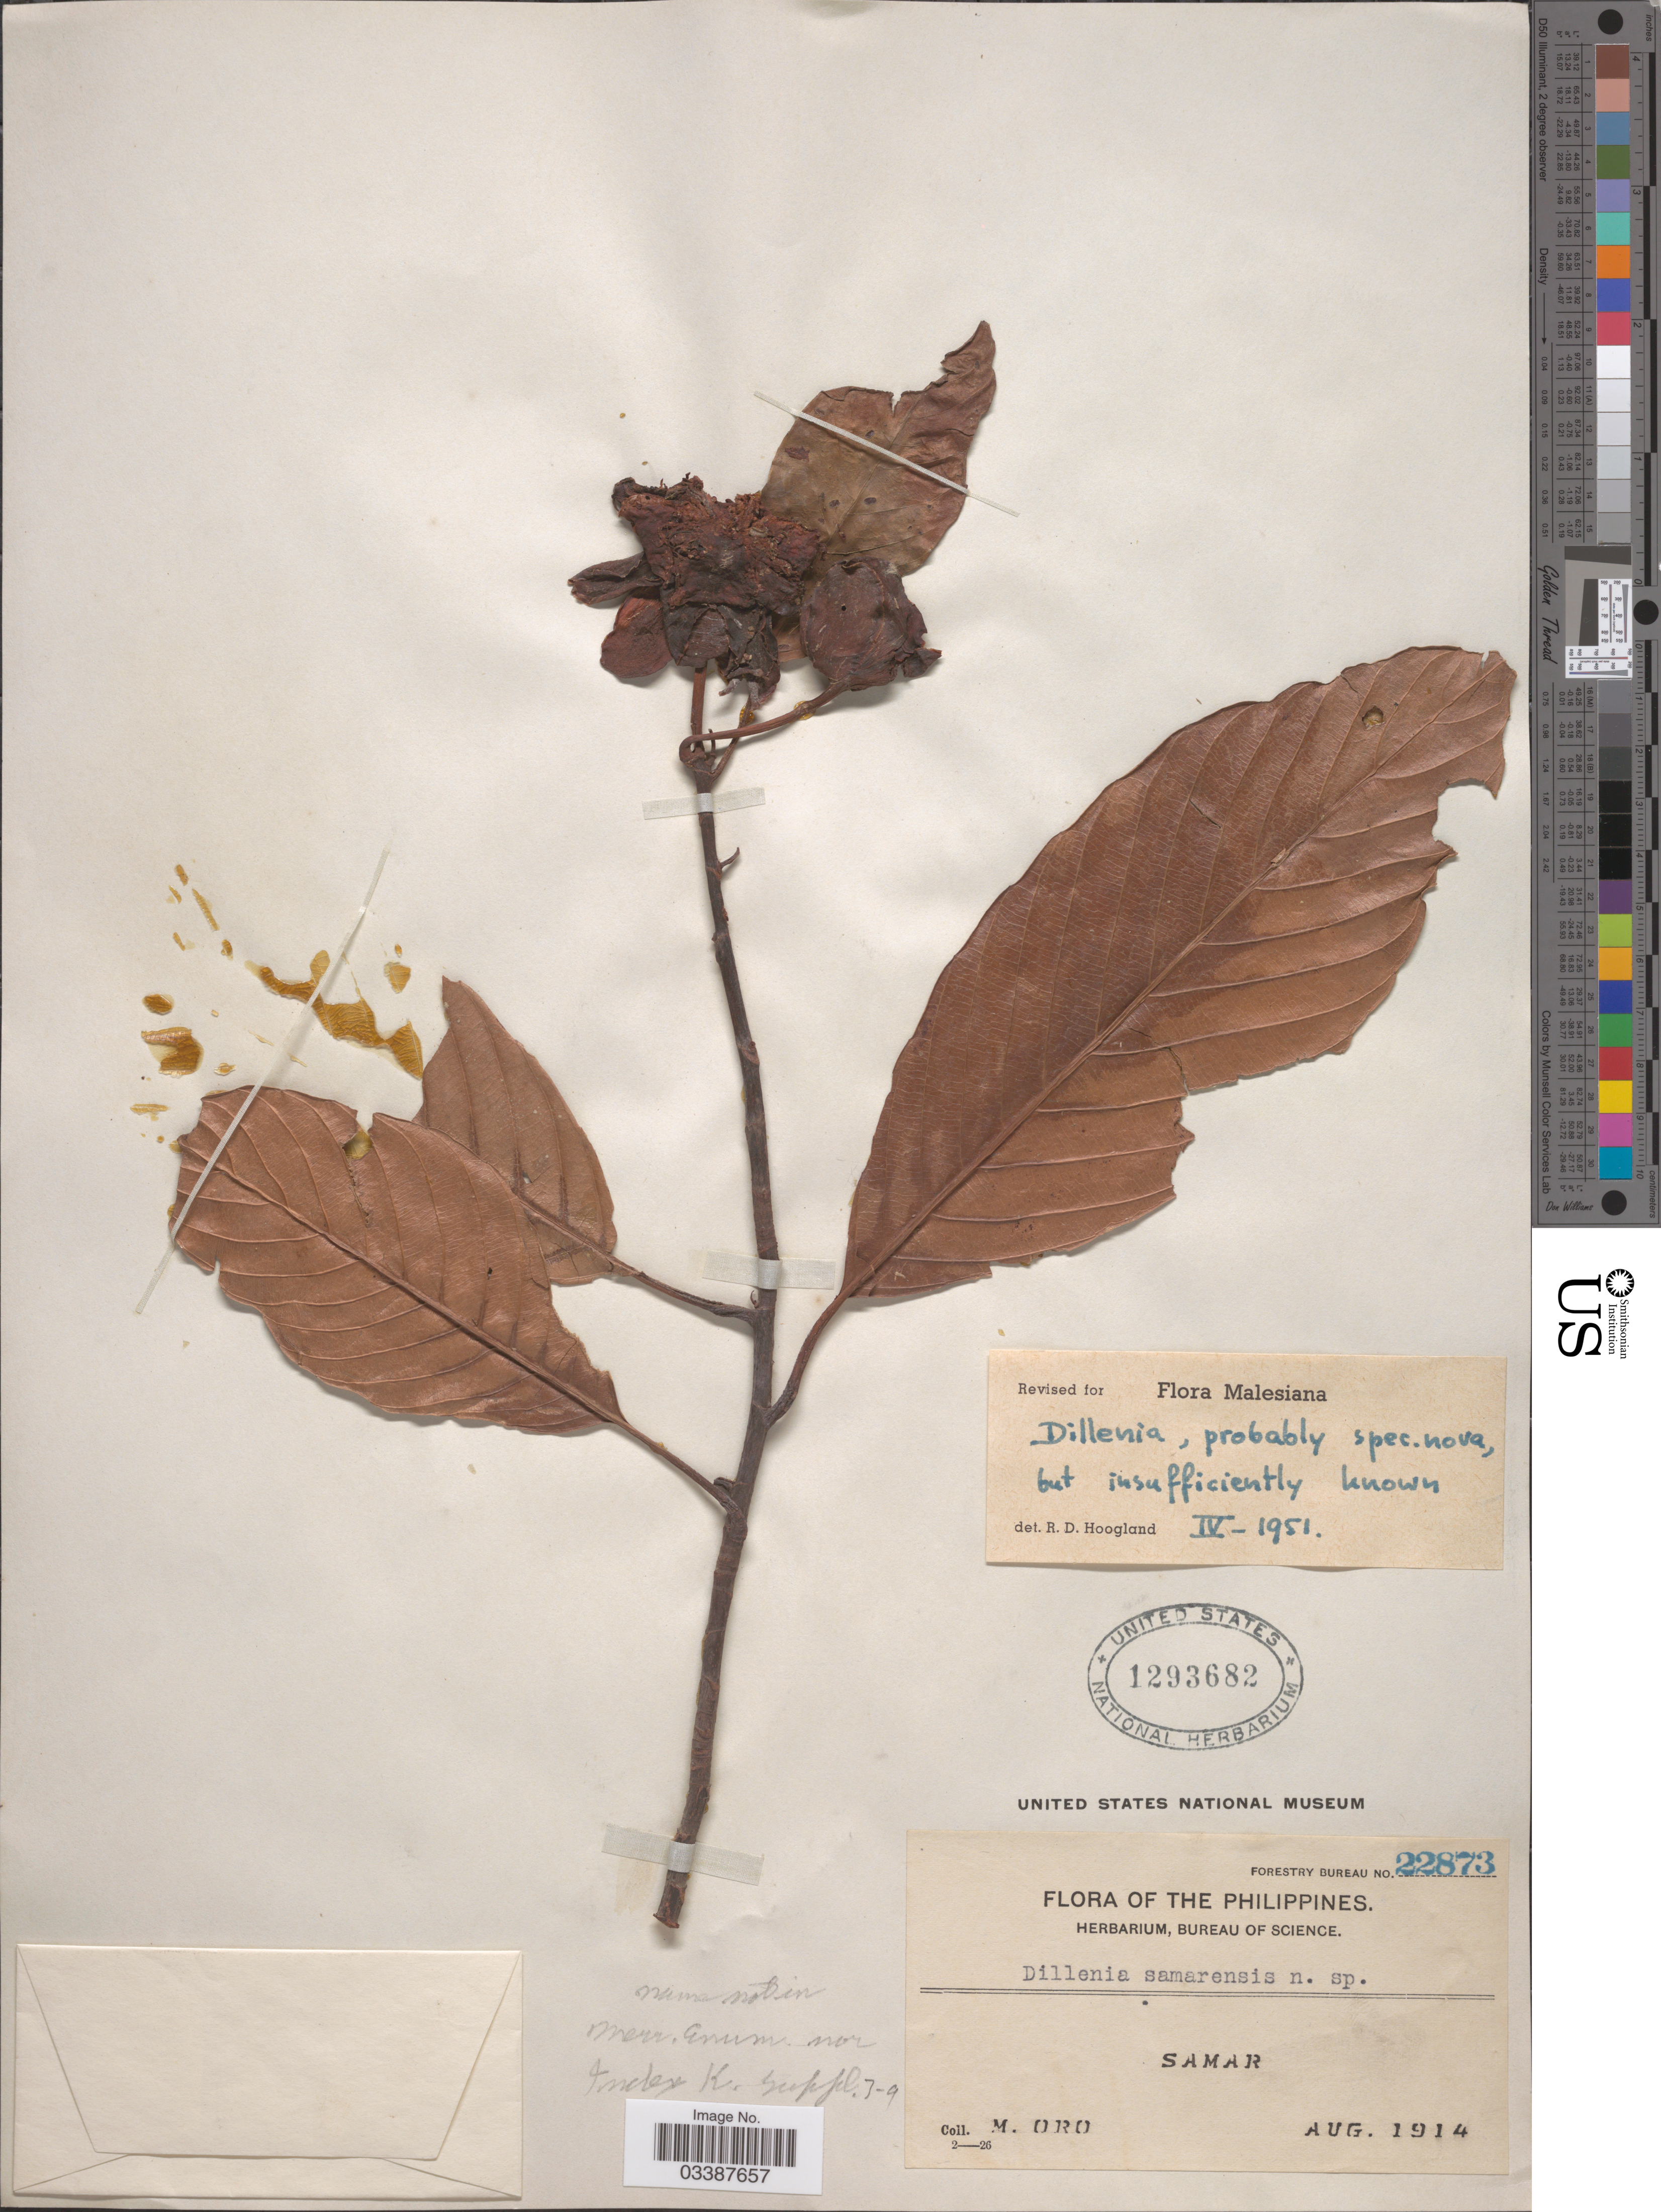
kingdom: Plantae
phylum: Tracheophyta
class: Magnoliopsida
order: Ericales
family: Actinidiaceae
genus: Saurauia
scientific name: Saurauia sp.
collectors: M. Oro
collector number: Forestry Bureau 22873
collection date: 1914-08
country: Philippines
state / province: Eastern Visayas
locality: Samar.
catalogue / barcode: US 1293682